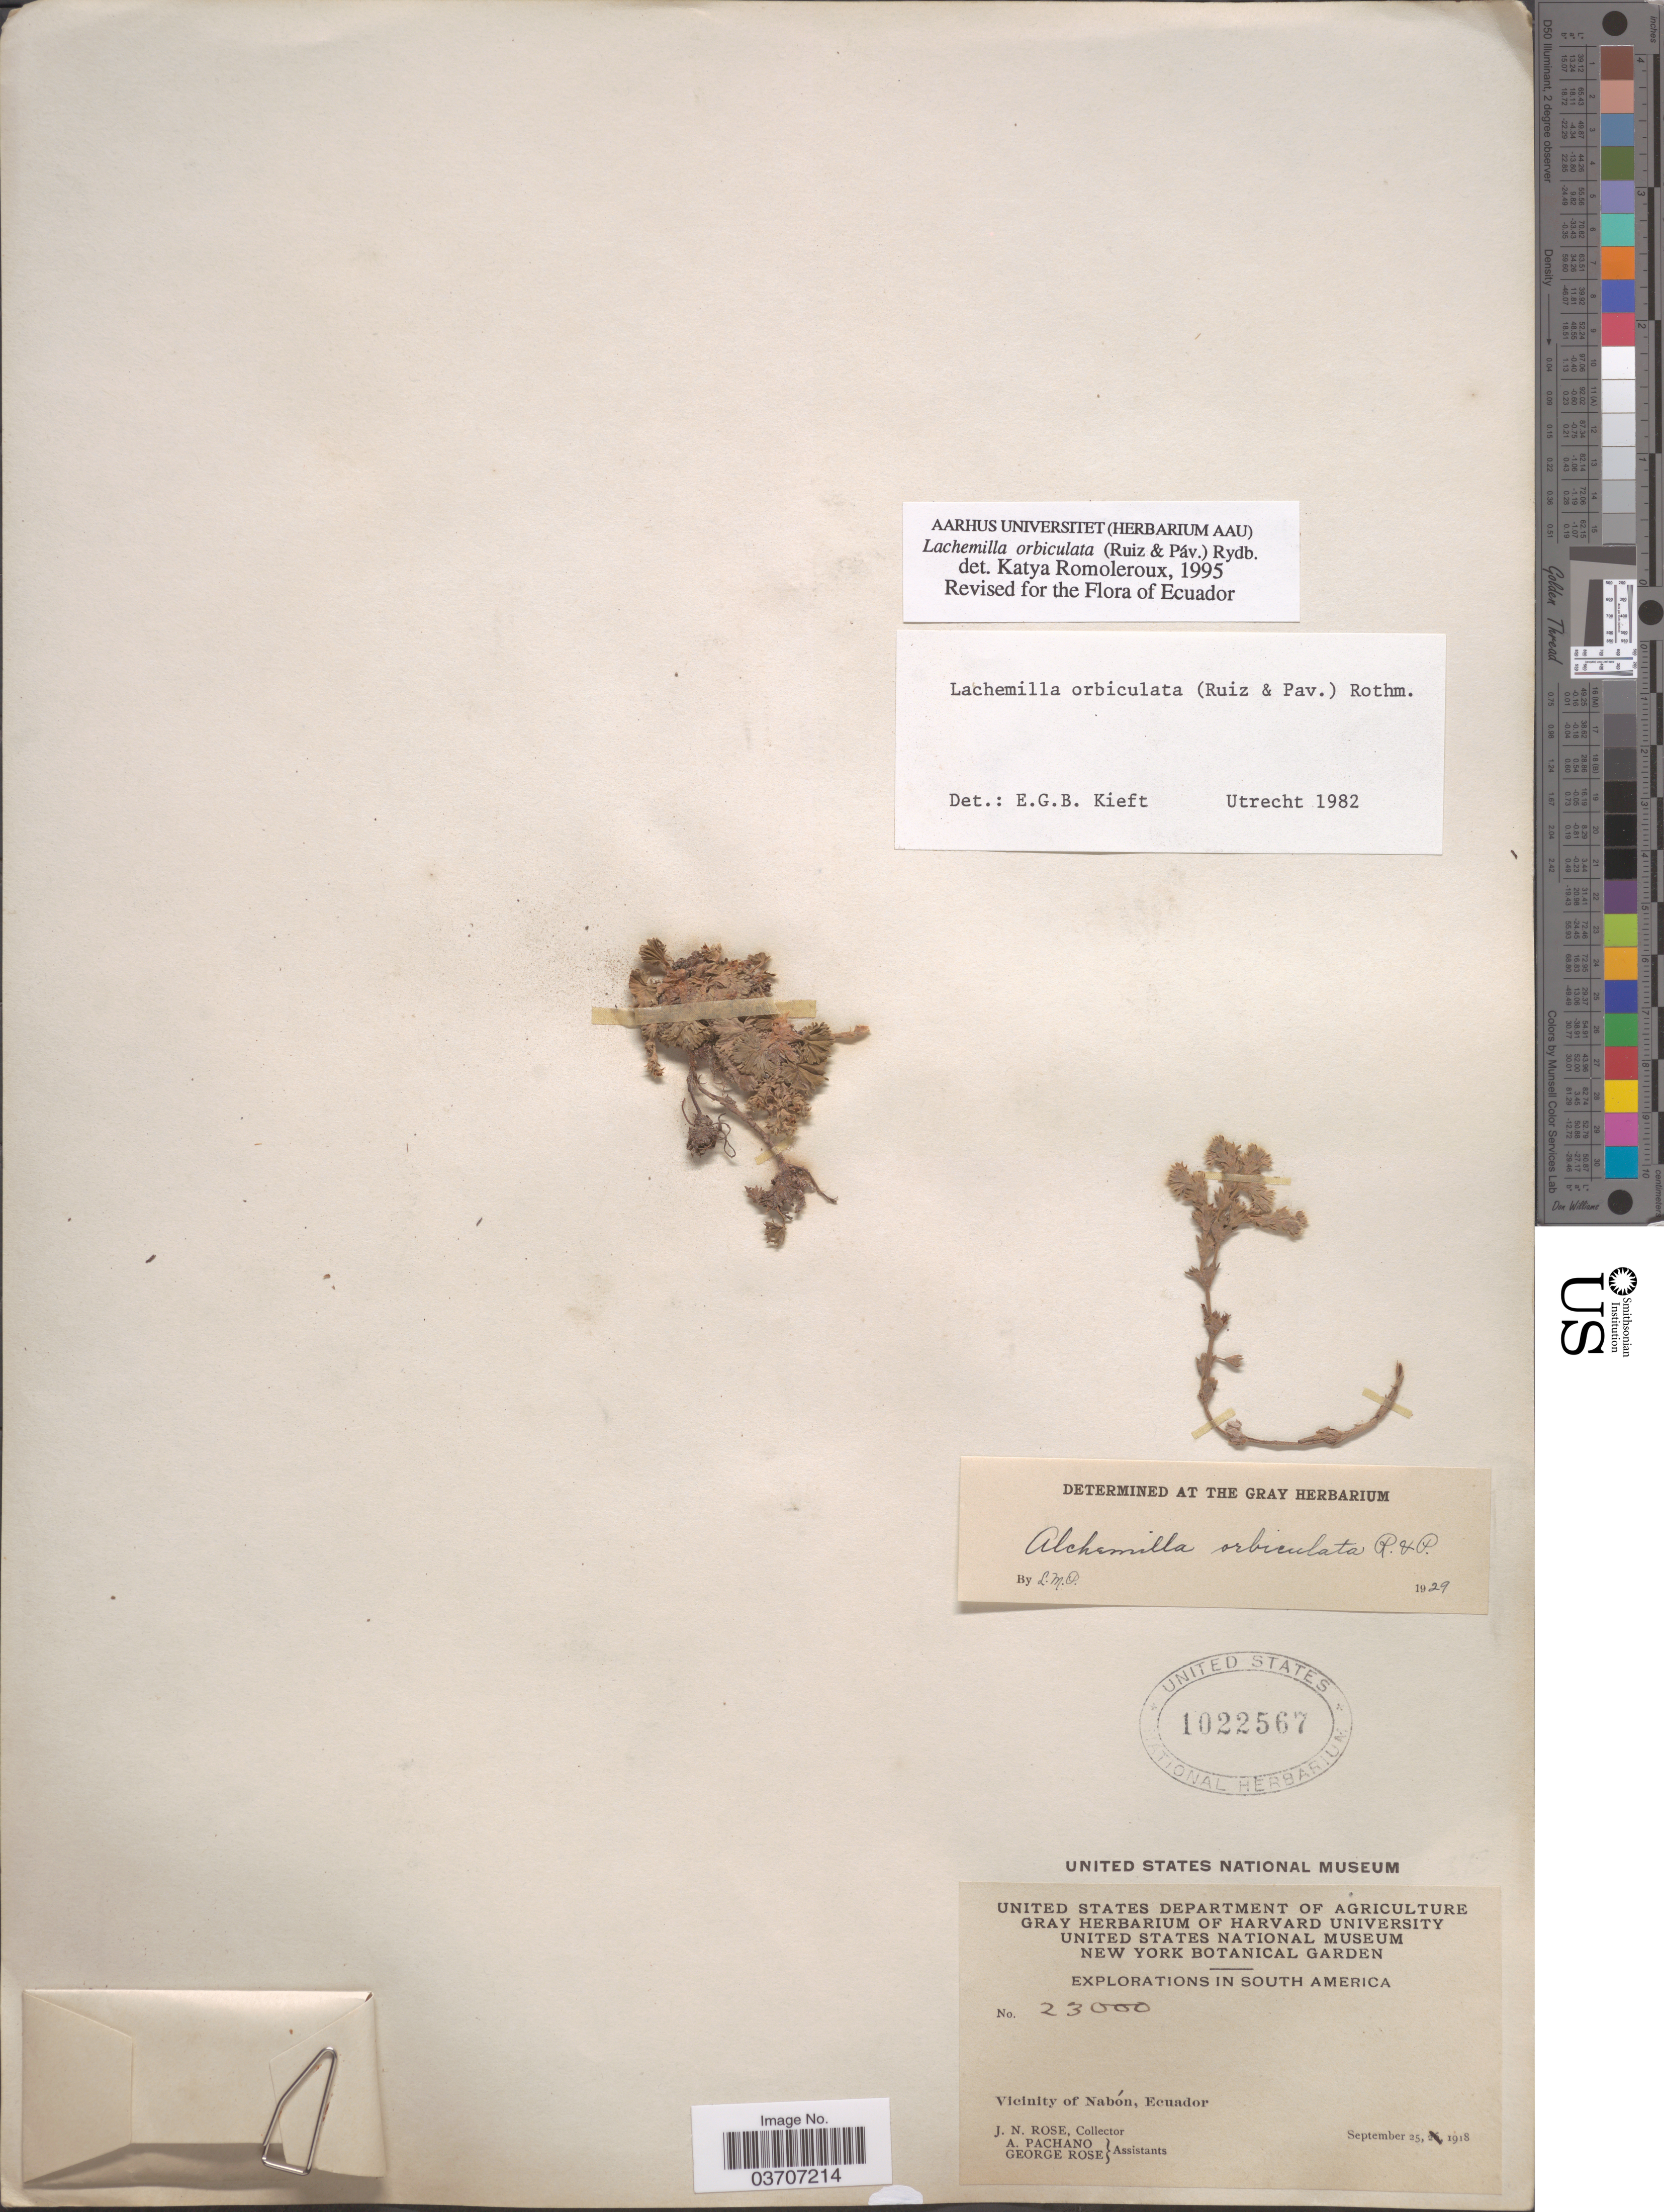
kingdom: Plantae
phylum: Tracheophyta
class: Magnoliopsida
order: Rosales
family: Rosaceae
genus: Lachemilla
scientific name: Lachemilla orbiculata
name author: (Ruiz & Pav.) Rydb.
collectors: J. N. Rose, A. Pachano & G. Rose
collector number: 23000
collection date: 1918-09-25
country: Ecuador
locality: Vicinity of Nabón.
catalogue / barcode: US 1022567